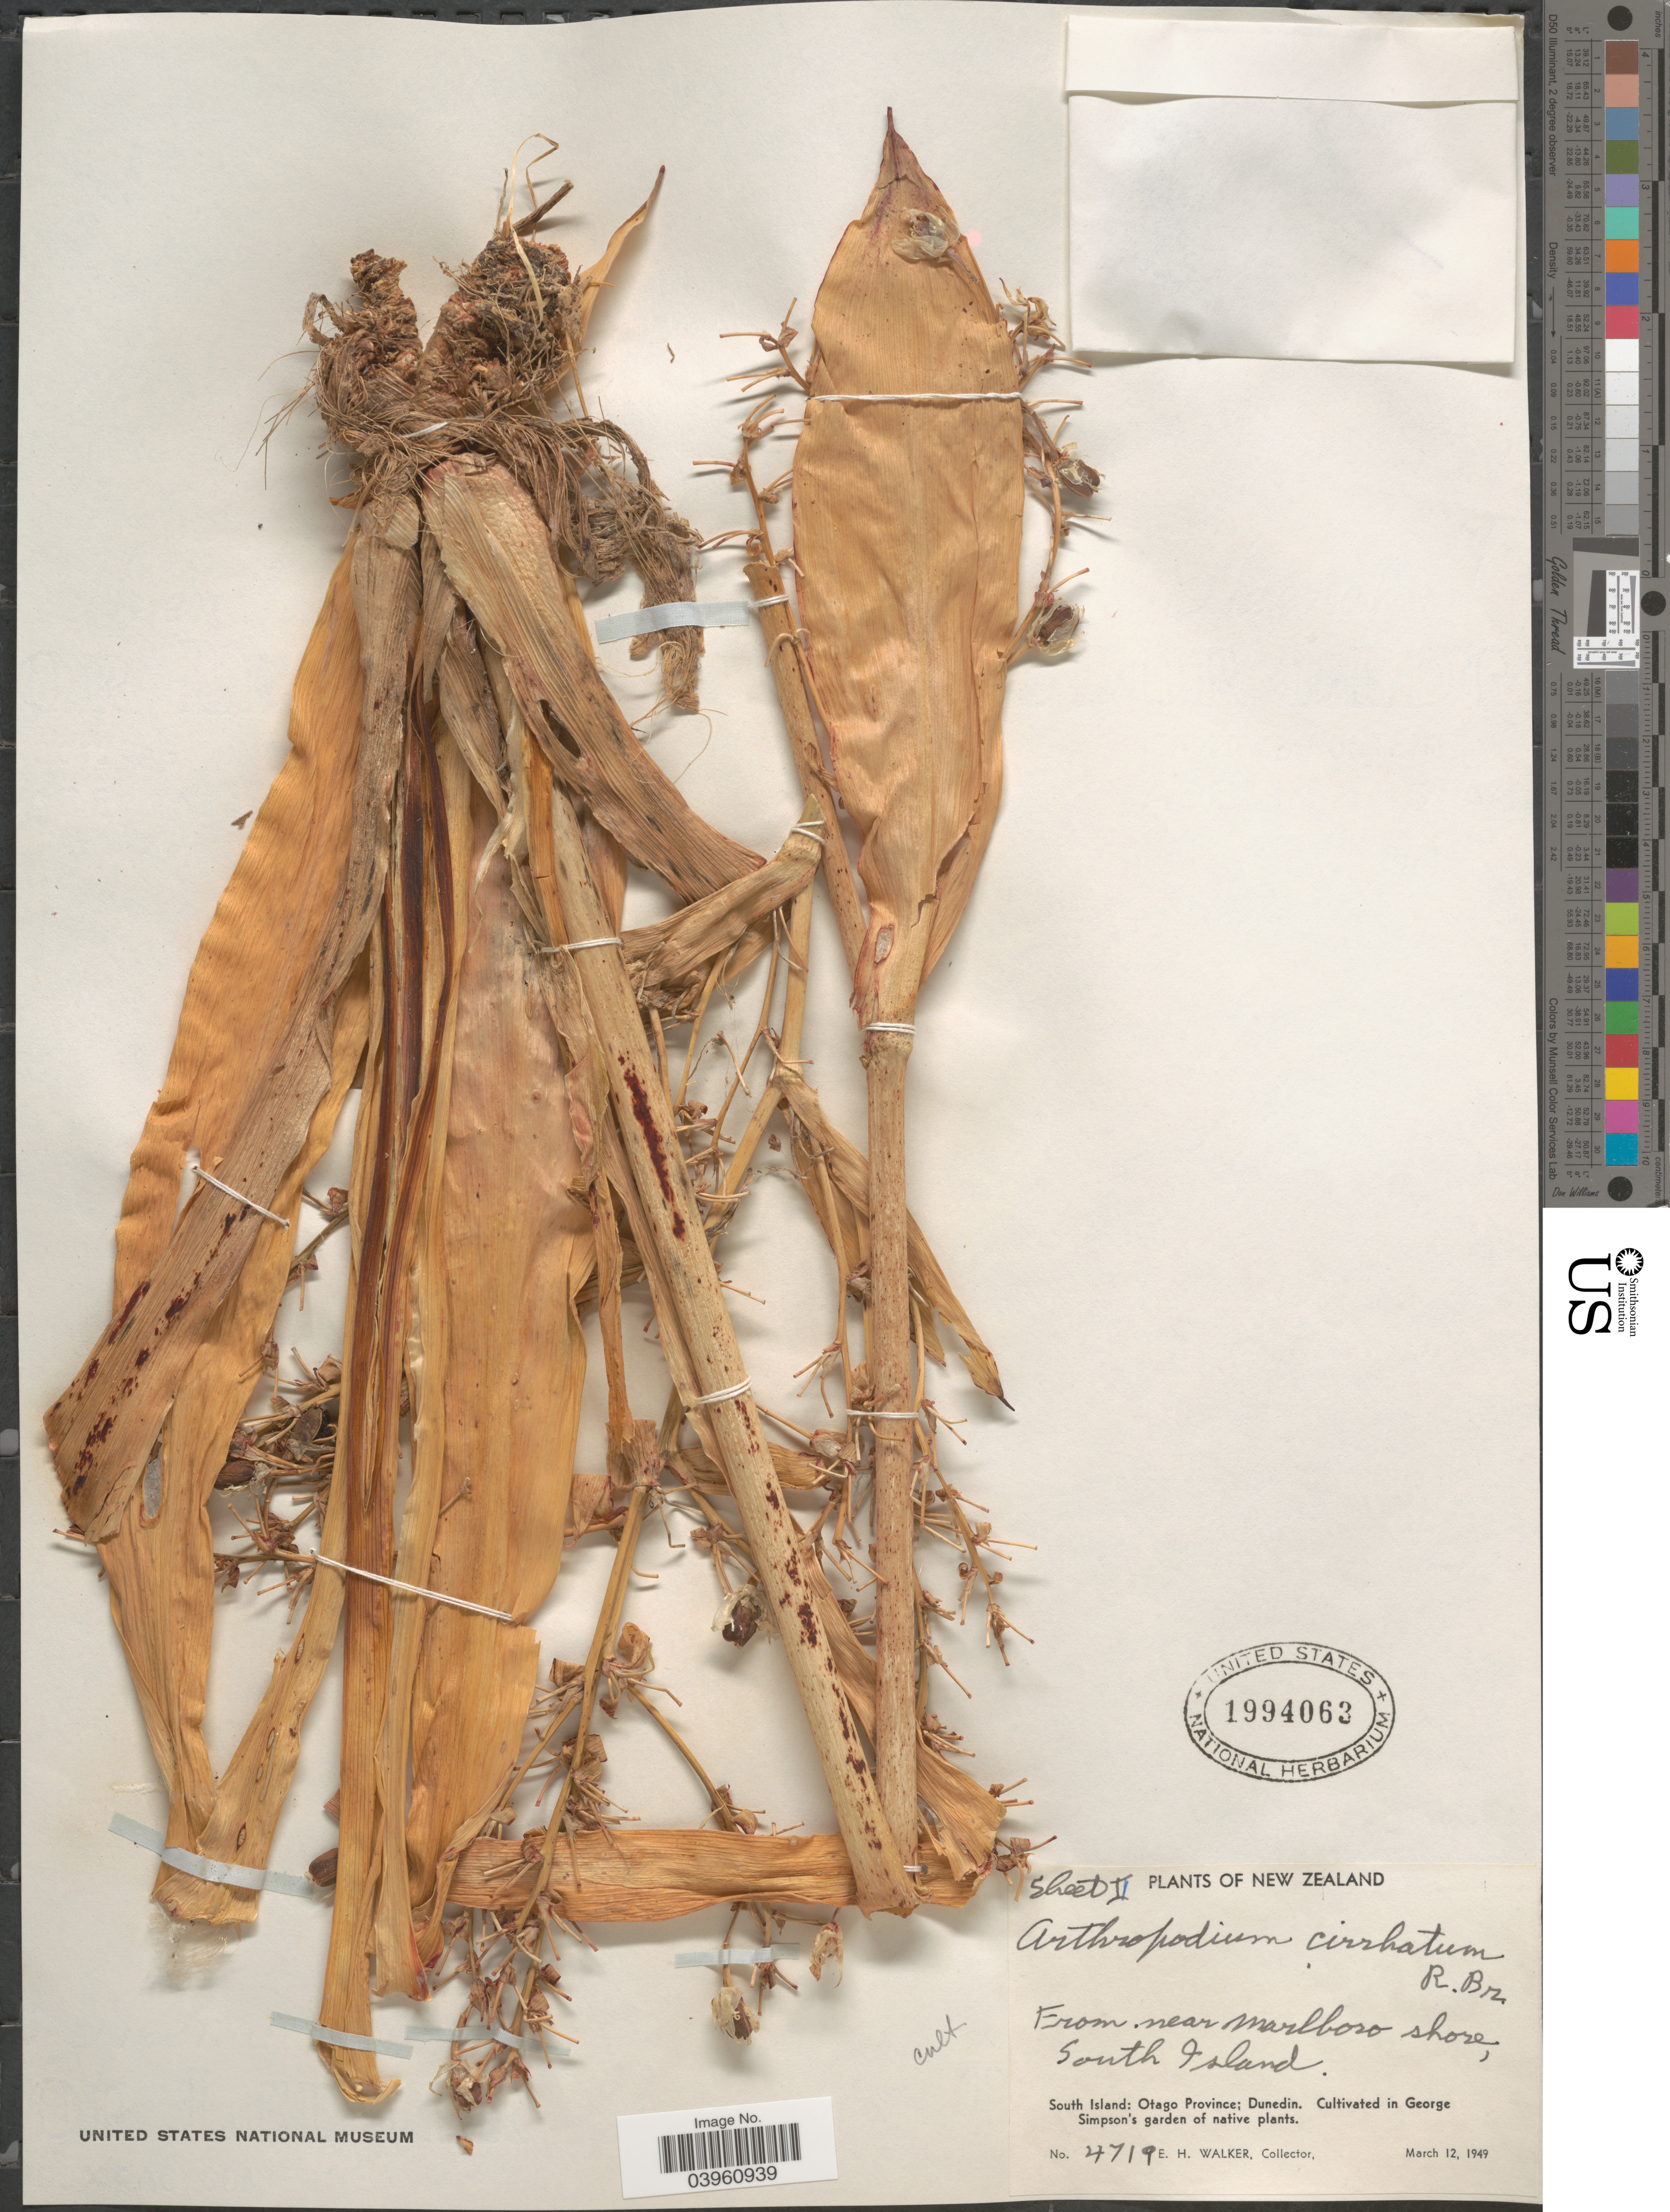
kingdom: Plantae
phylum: Tracheophyta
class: Liliopsida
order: Asparagales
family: Asparagaceae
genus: Arthropodium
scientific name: Arthropodium cirrhatum G. Benn., nom. inval., nom. nud.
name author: G. Benn.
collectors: E. H. Walker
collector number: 4719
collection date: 1949-03-12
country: New Zealand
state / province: Otago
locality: From near Marlboro shore, South Island. South Island: Dunedin. [unsure placement] In George Simpson's garden of native plants.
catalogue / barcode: US 1994063